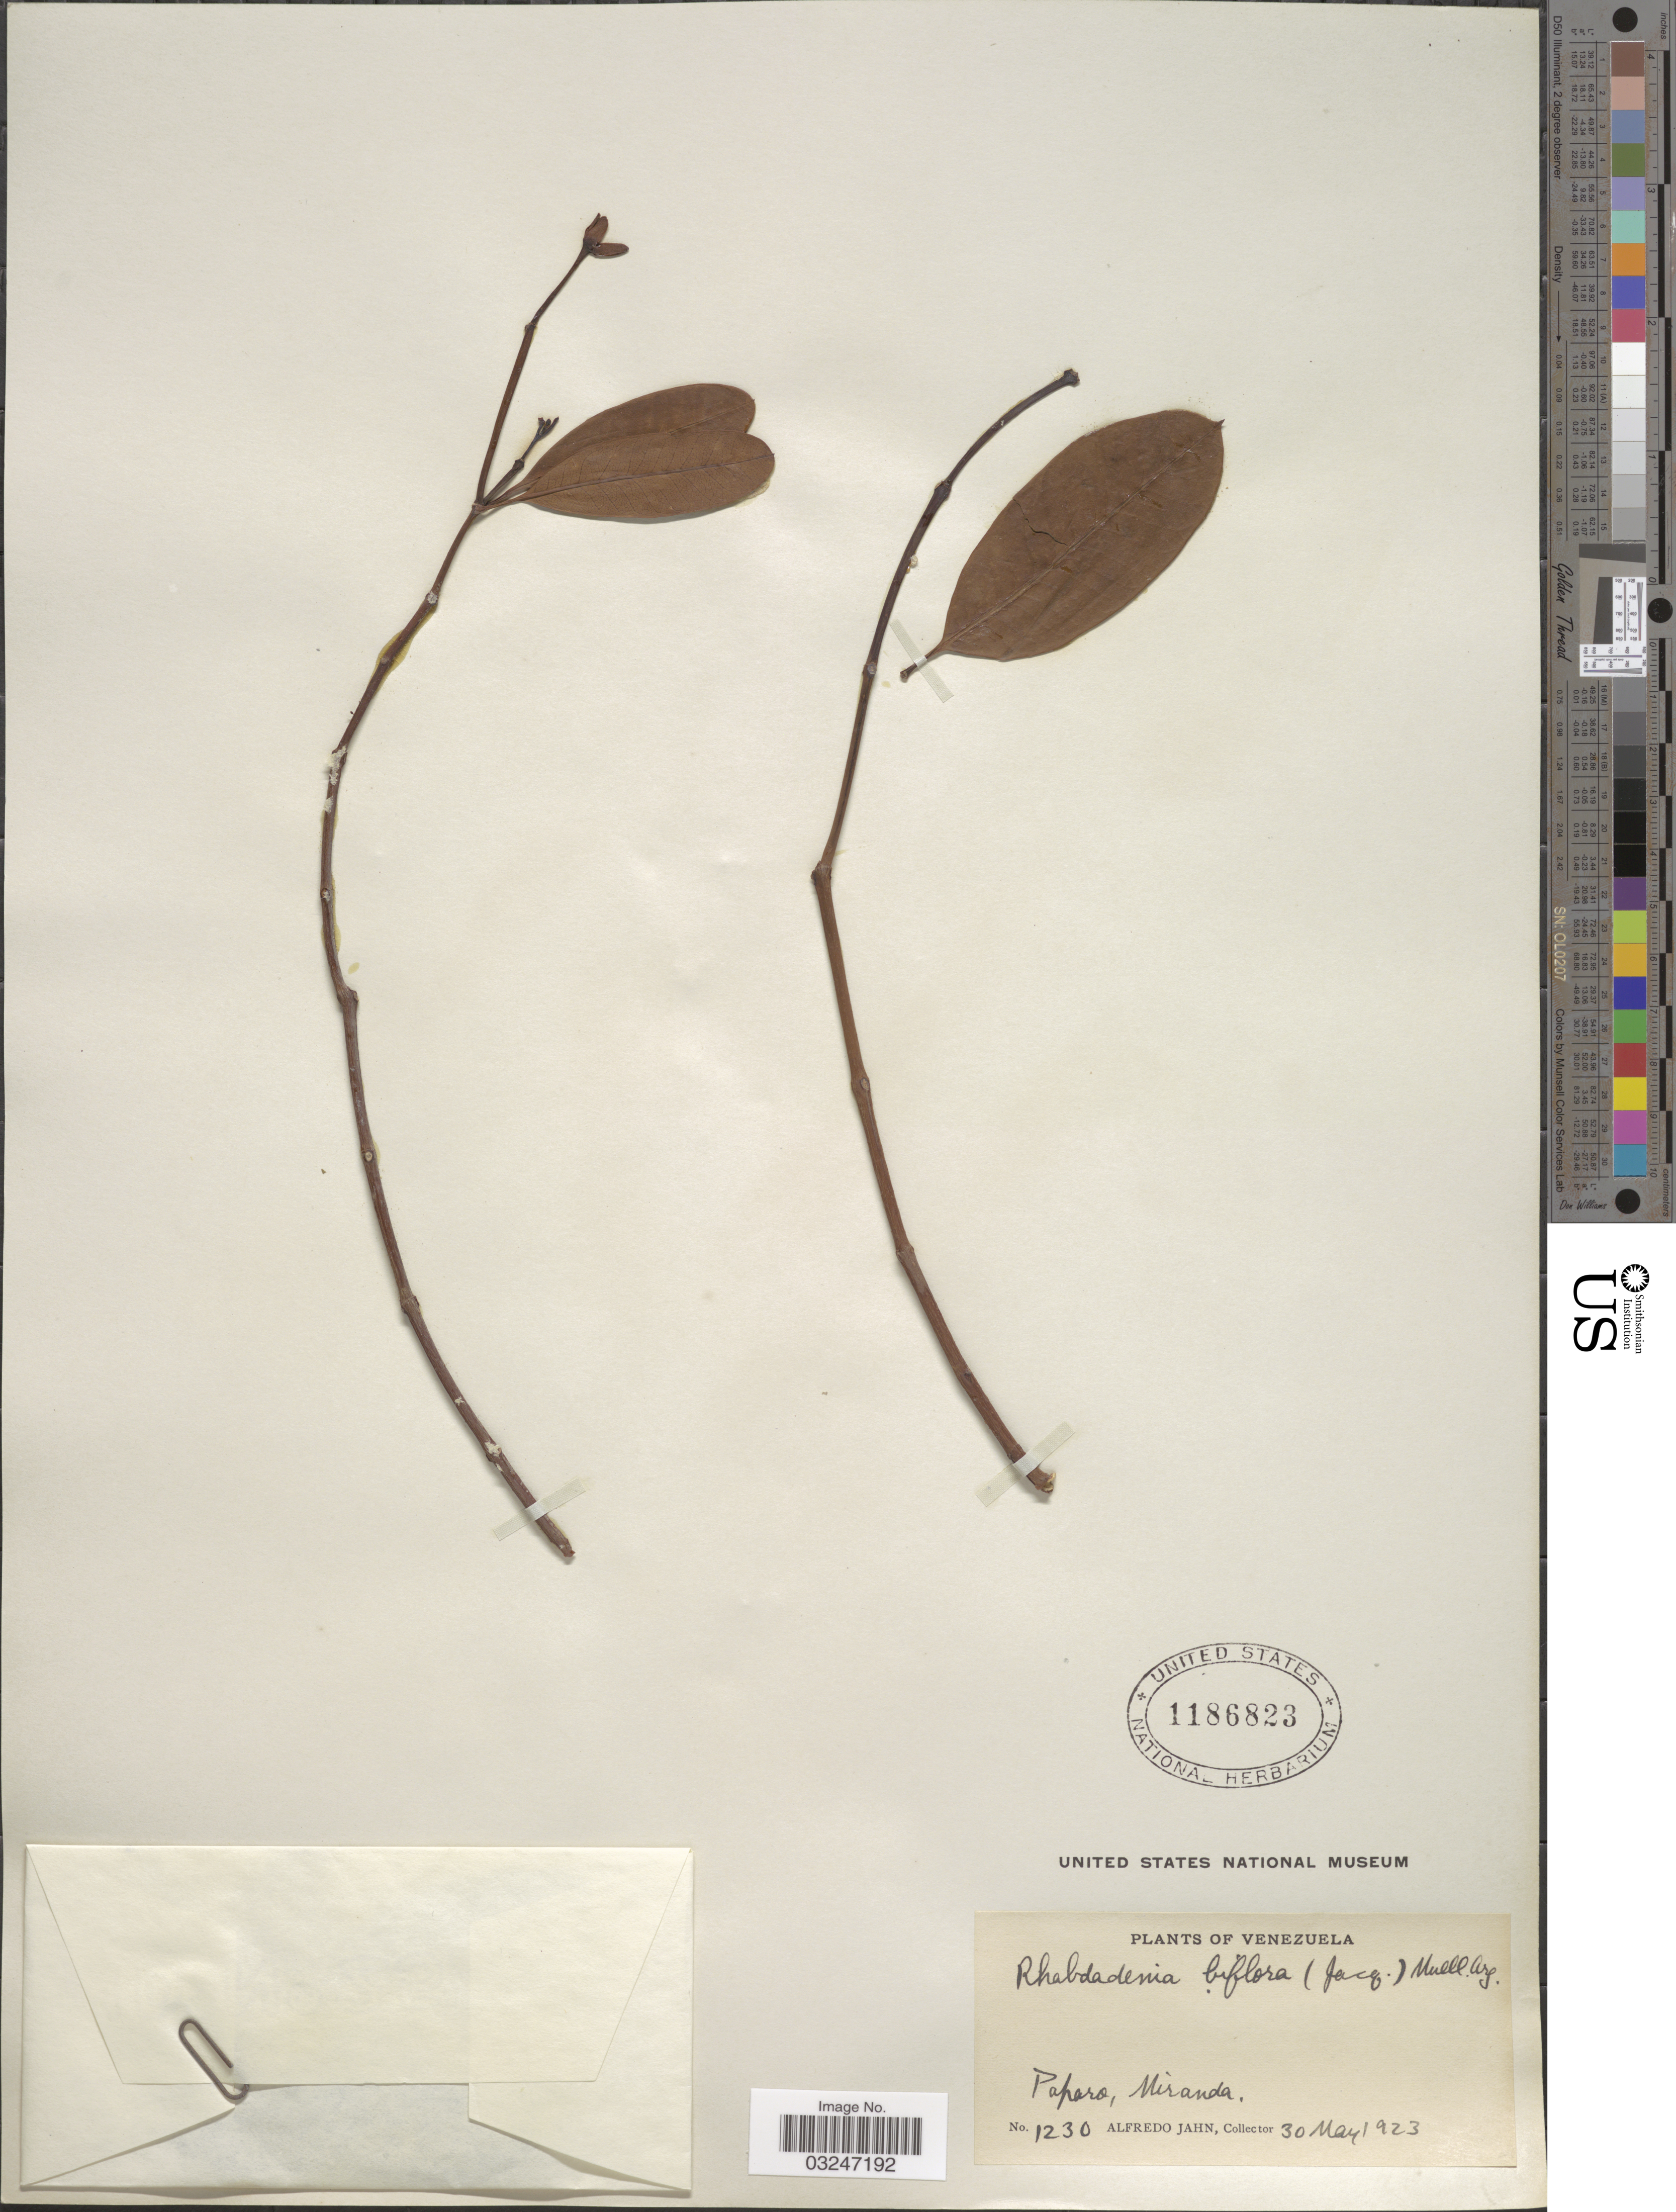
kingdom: Plantae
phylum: Tracheophyta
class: Magnoliopsida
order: Gentianales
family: Apocynaceae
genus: Rhabdadenia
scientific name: Rhabdadenia biflora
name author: (Jacq.) Müll. Arg.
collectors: A. Jahn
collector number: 1230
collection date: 1923-05-30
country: Venezuela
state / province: Miranda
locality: Paparo.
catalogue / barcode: US 1186823